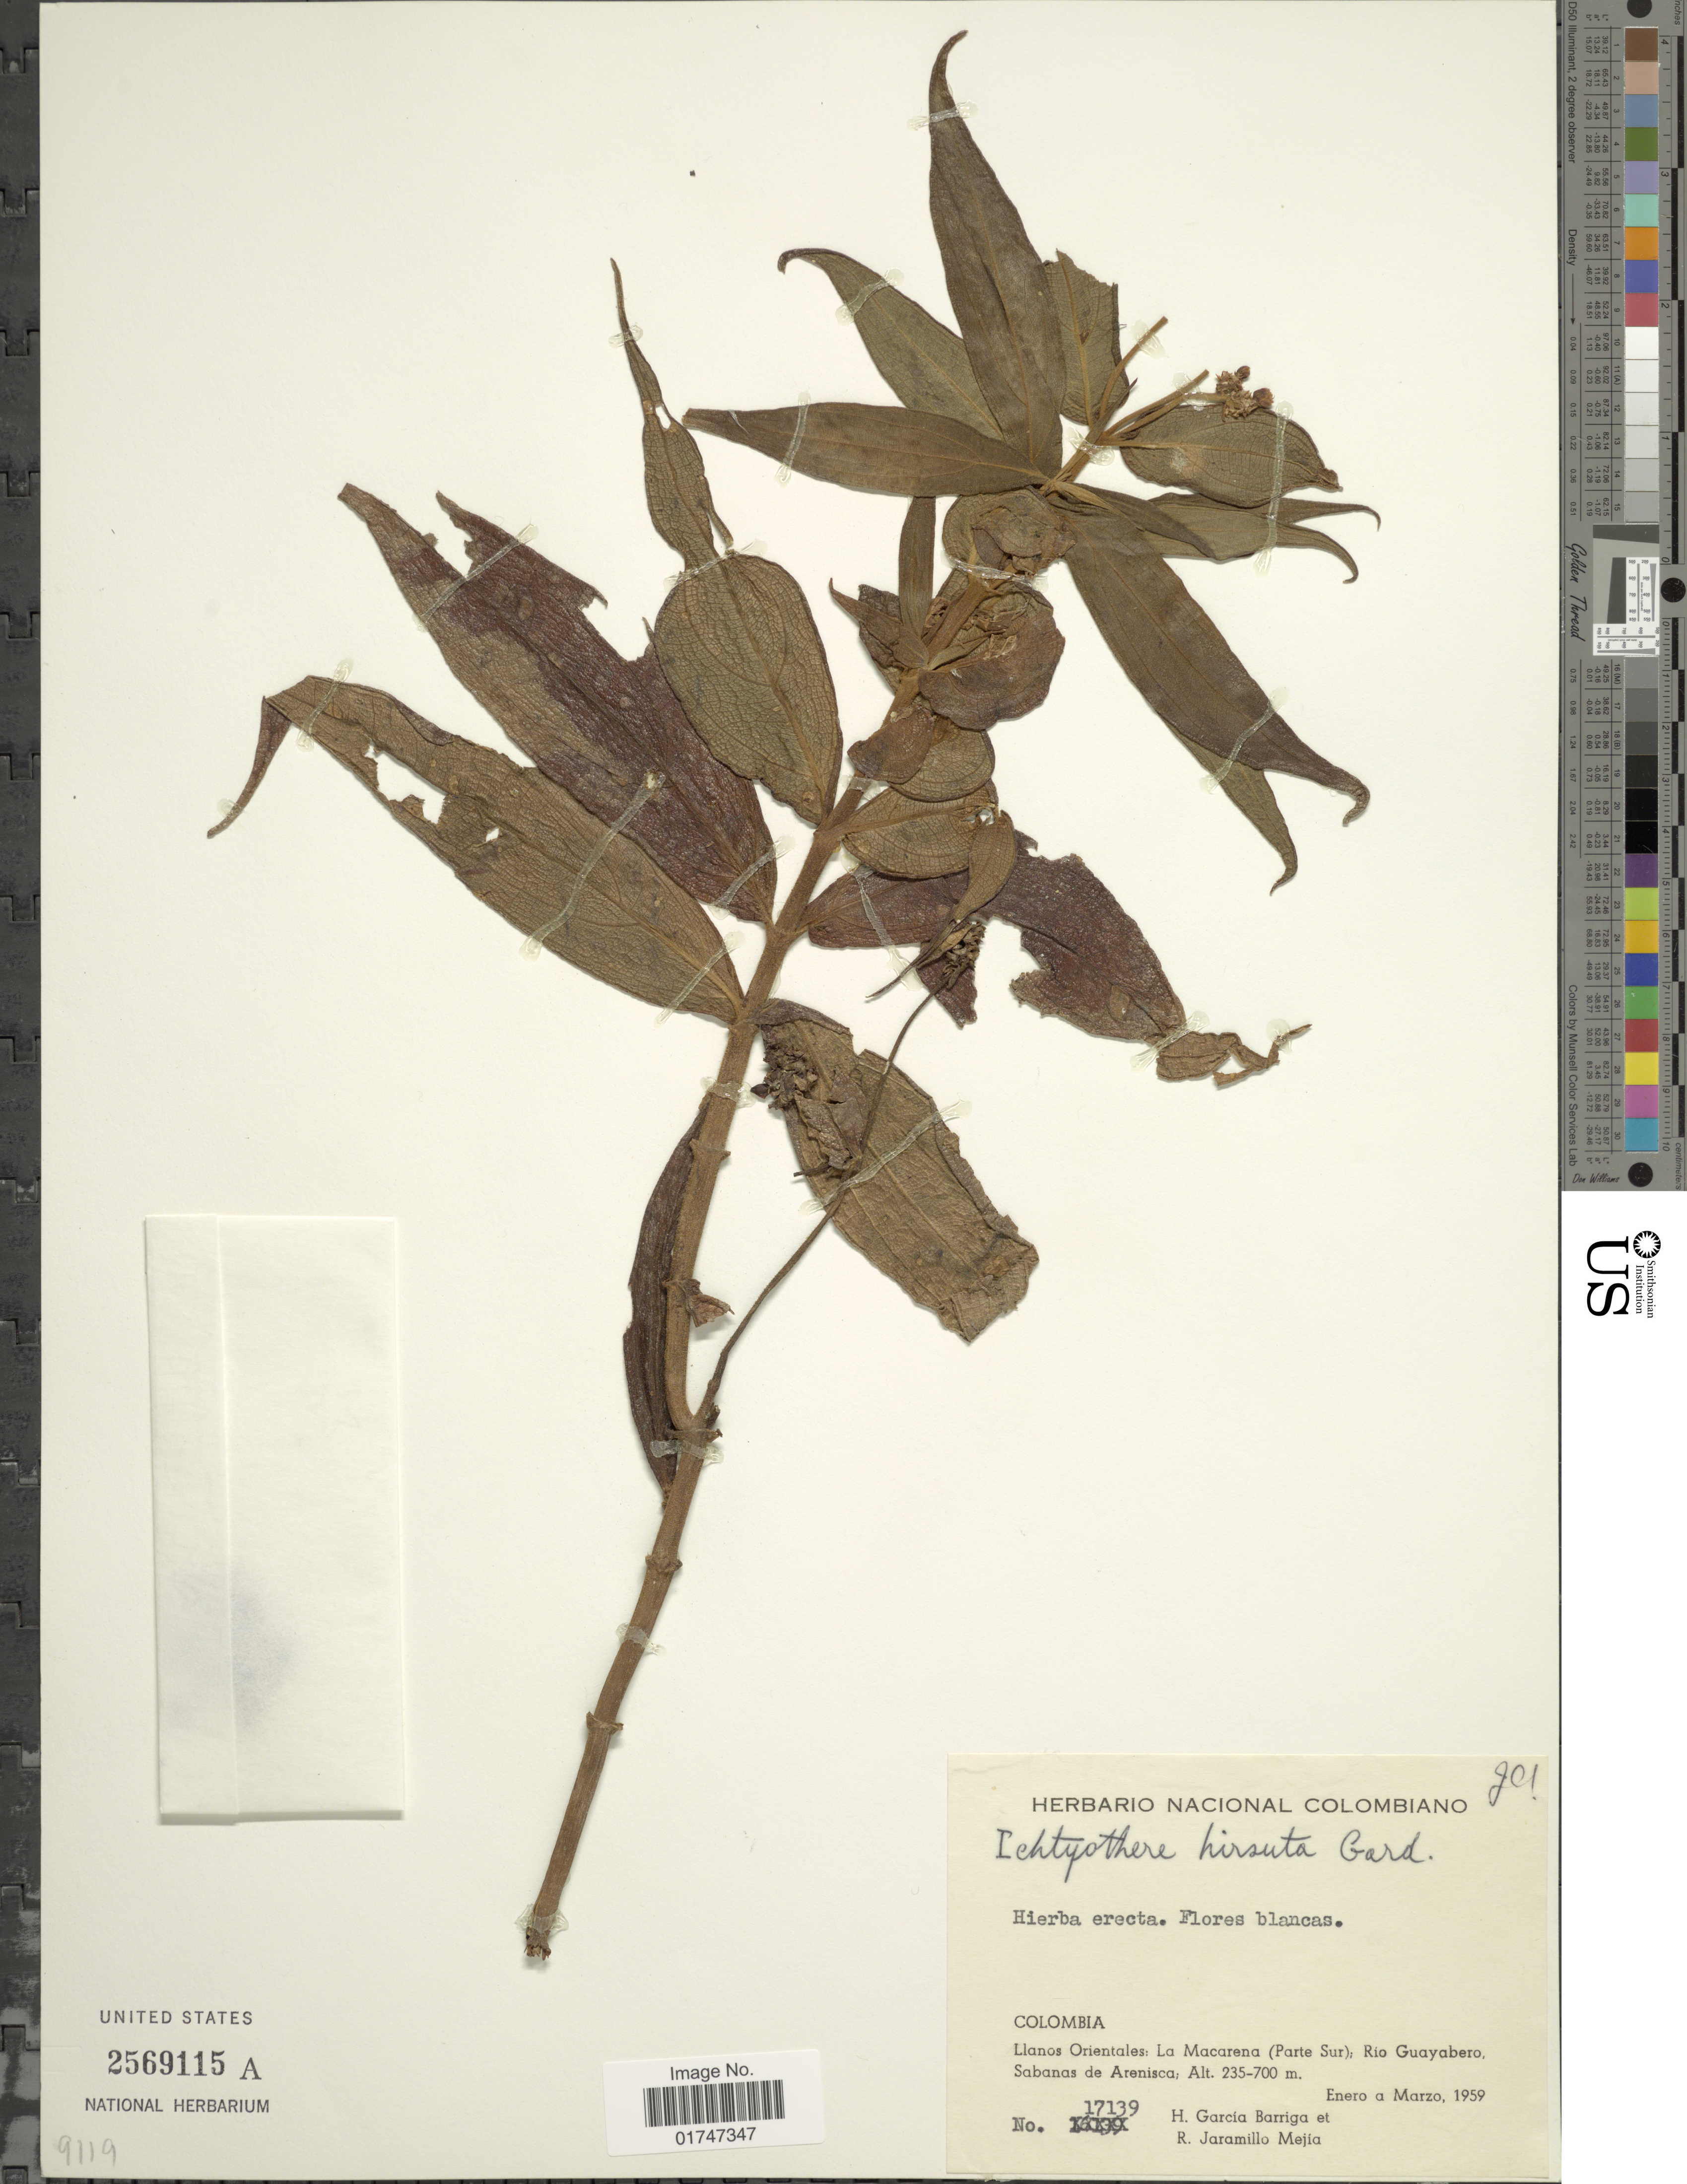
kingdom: Plantae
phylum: Tracheophyta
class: Magnoliopsida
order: Asterales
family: Asteraceae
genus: Ichthyothere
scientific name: Ichthyothere hirsuta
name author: Gardner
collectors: H. García Barriga & R. Jaramillo M.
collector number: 17139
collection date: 1959-01/1959-03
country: Colombia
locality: Colombia. Llanos Orientales: La Macarena (Parte Sur), Río Guayabero, Sabanas de Arenisca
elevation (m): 235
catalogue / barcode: US 2569115A